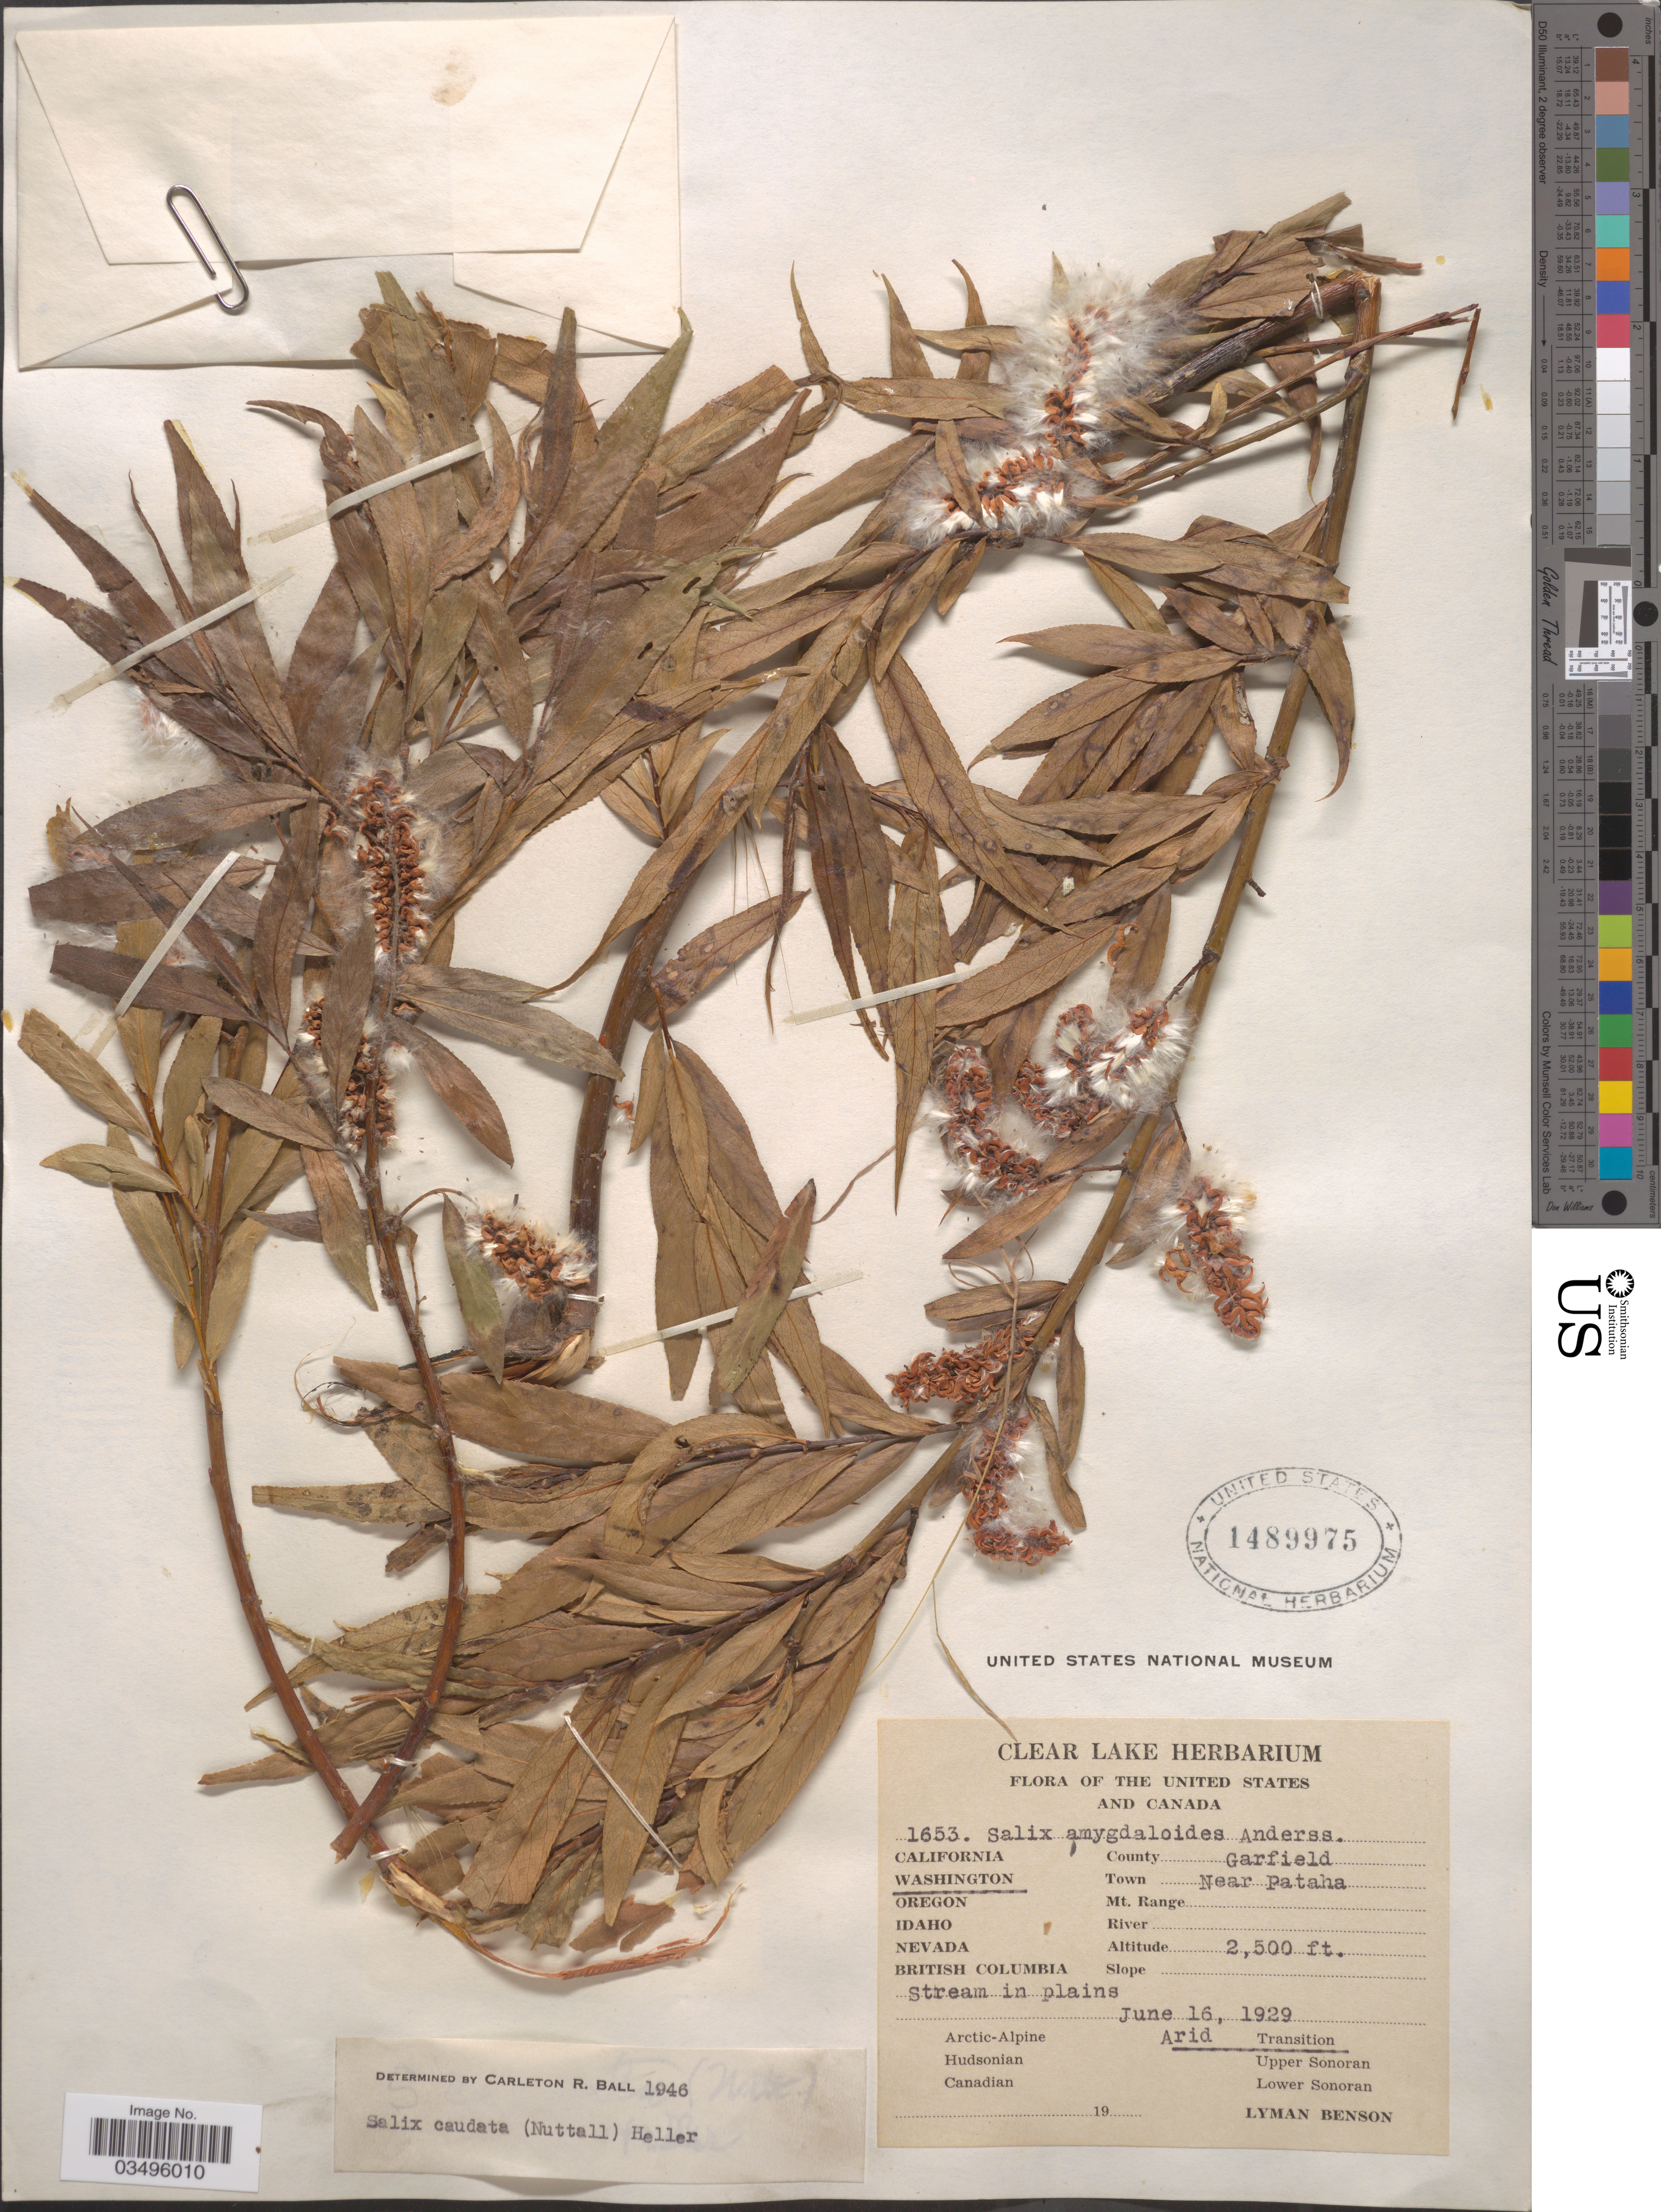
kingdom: Plantae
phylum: Tracheophyta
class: Magnoliopsida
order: Malpighiales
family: Salicaceae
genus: Salix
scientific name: Salix caudata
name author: A. Heller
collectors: L. D. Benson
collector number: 1653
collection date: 1929-06-16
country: United States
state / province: Washington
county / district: Garfield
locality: County Garfield. Town Near Pataha. Arid Transition.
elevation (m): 762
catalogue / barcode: US 1489975